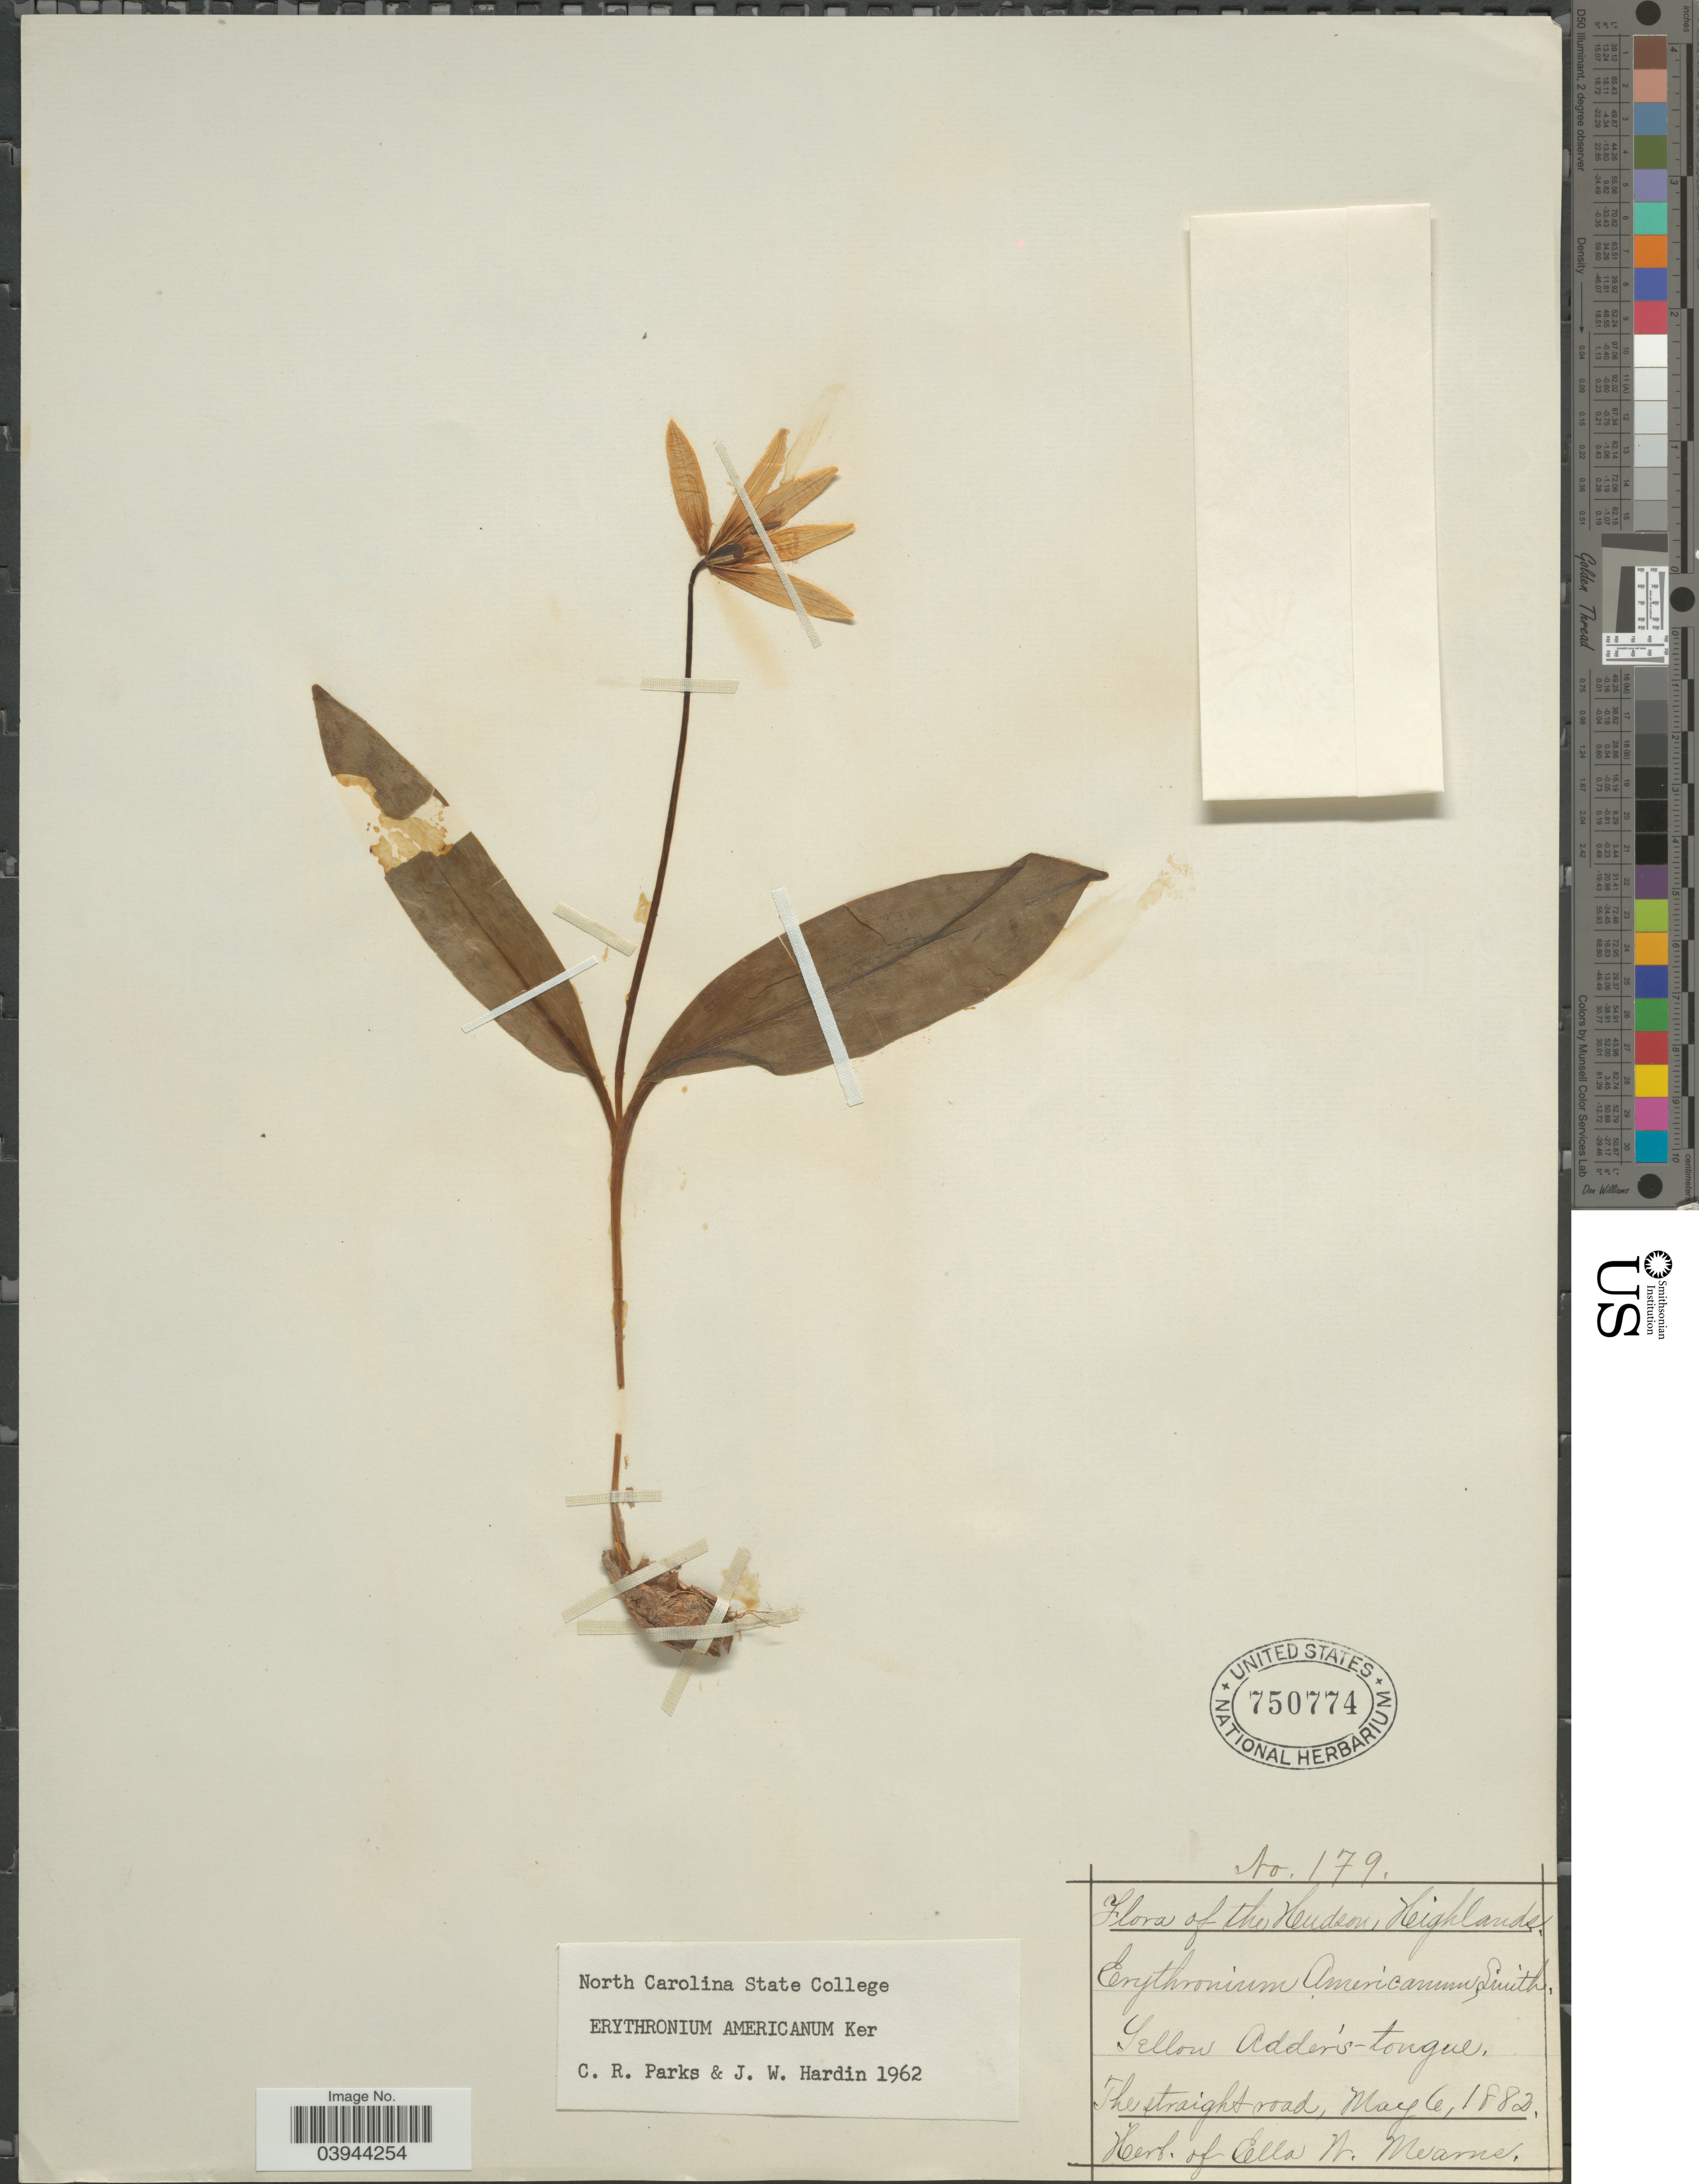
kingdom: Plantae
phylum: Tracheophyta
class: Liliopsida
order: Liliales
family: Liliaceae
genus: Erythronium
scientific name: Erythronium americanum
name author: Ker Gawl.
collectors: ex herb. Edgar A. Mearns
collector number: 179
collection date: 1882-05-06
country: United States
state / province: New York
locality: Hudson Highlands. The straight road.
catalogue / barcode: US 750774